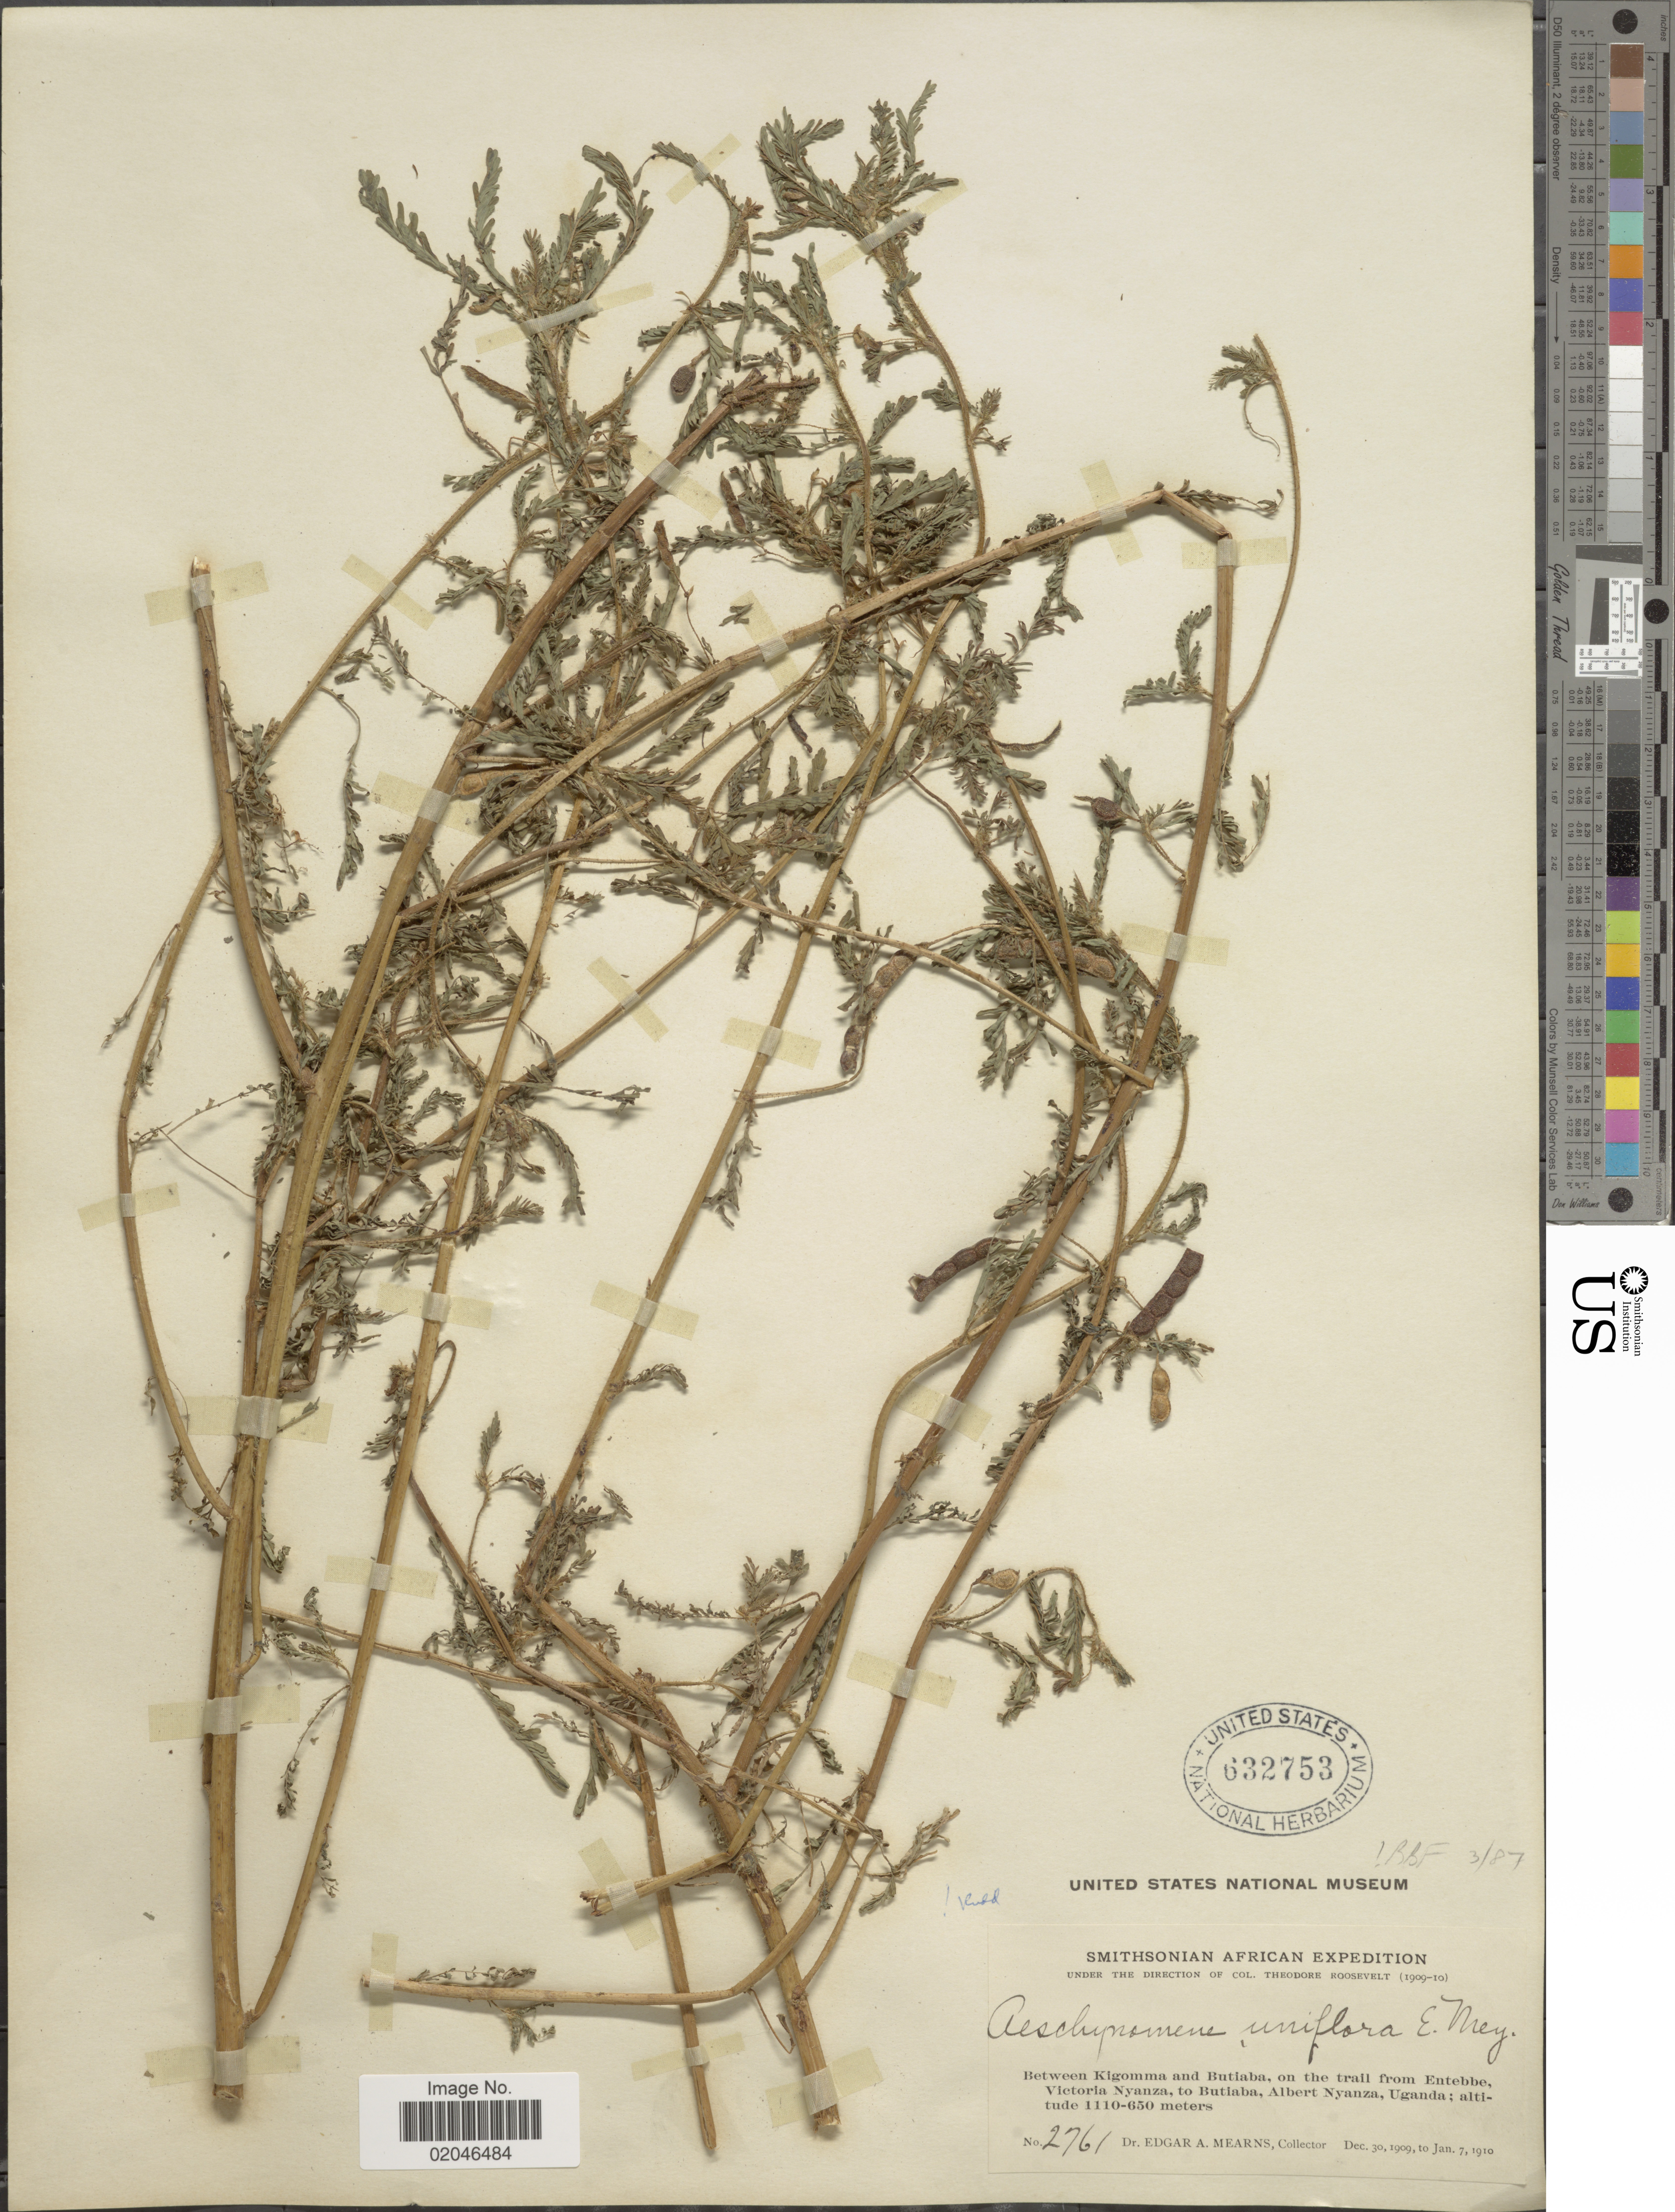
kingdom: Plantae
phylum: Tracheophyta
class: Magnoliopsida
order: Fabales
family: Fabaceae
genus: Aeschynomene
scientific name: Aeschynomene uniflora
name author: E. Mey.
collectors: E. A. Mearns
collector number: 2761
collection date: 1909-12-30/1910-01-07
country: Uganda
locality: Between Kigomma and Butiaba, on the trail from Entebbe, Victoria Nyanza, to Butiaba, Albert Nyanza, Uganda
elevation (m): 650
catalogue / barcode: US 632753